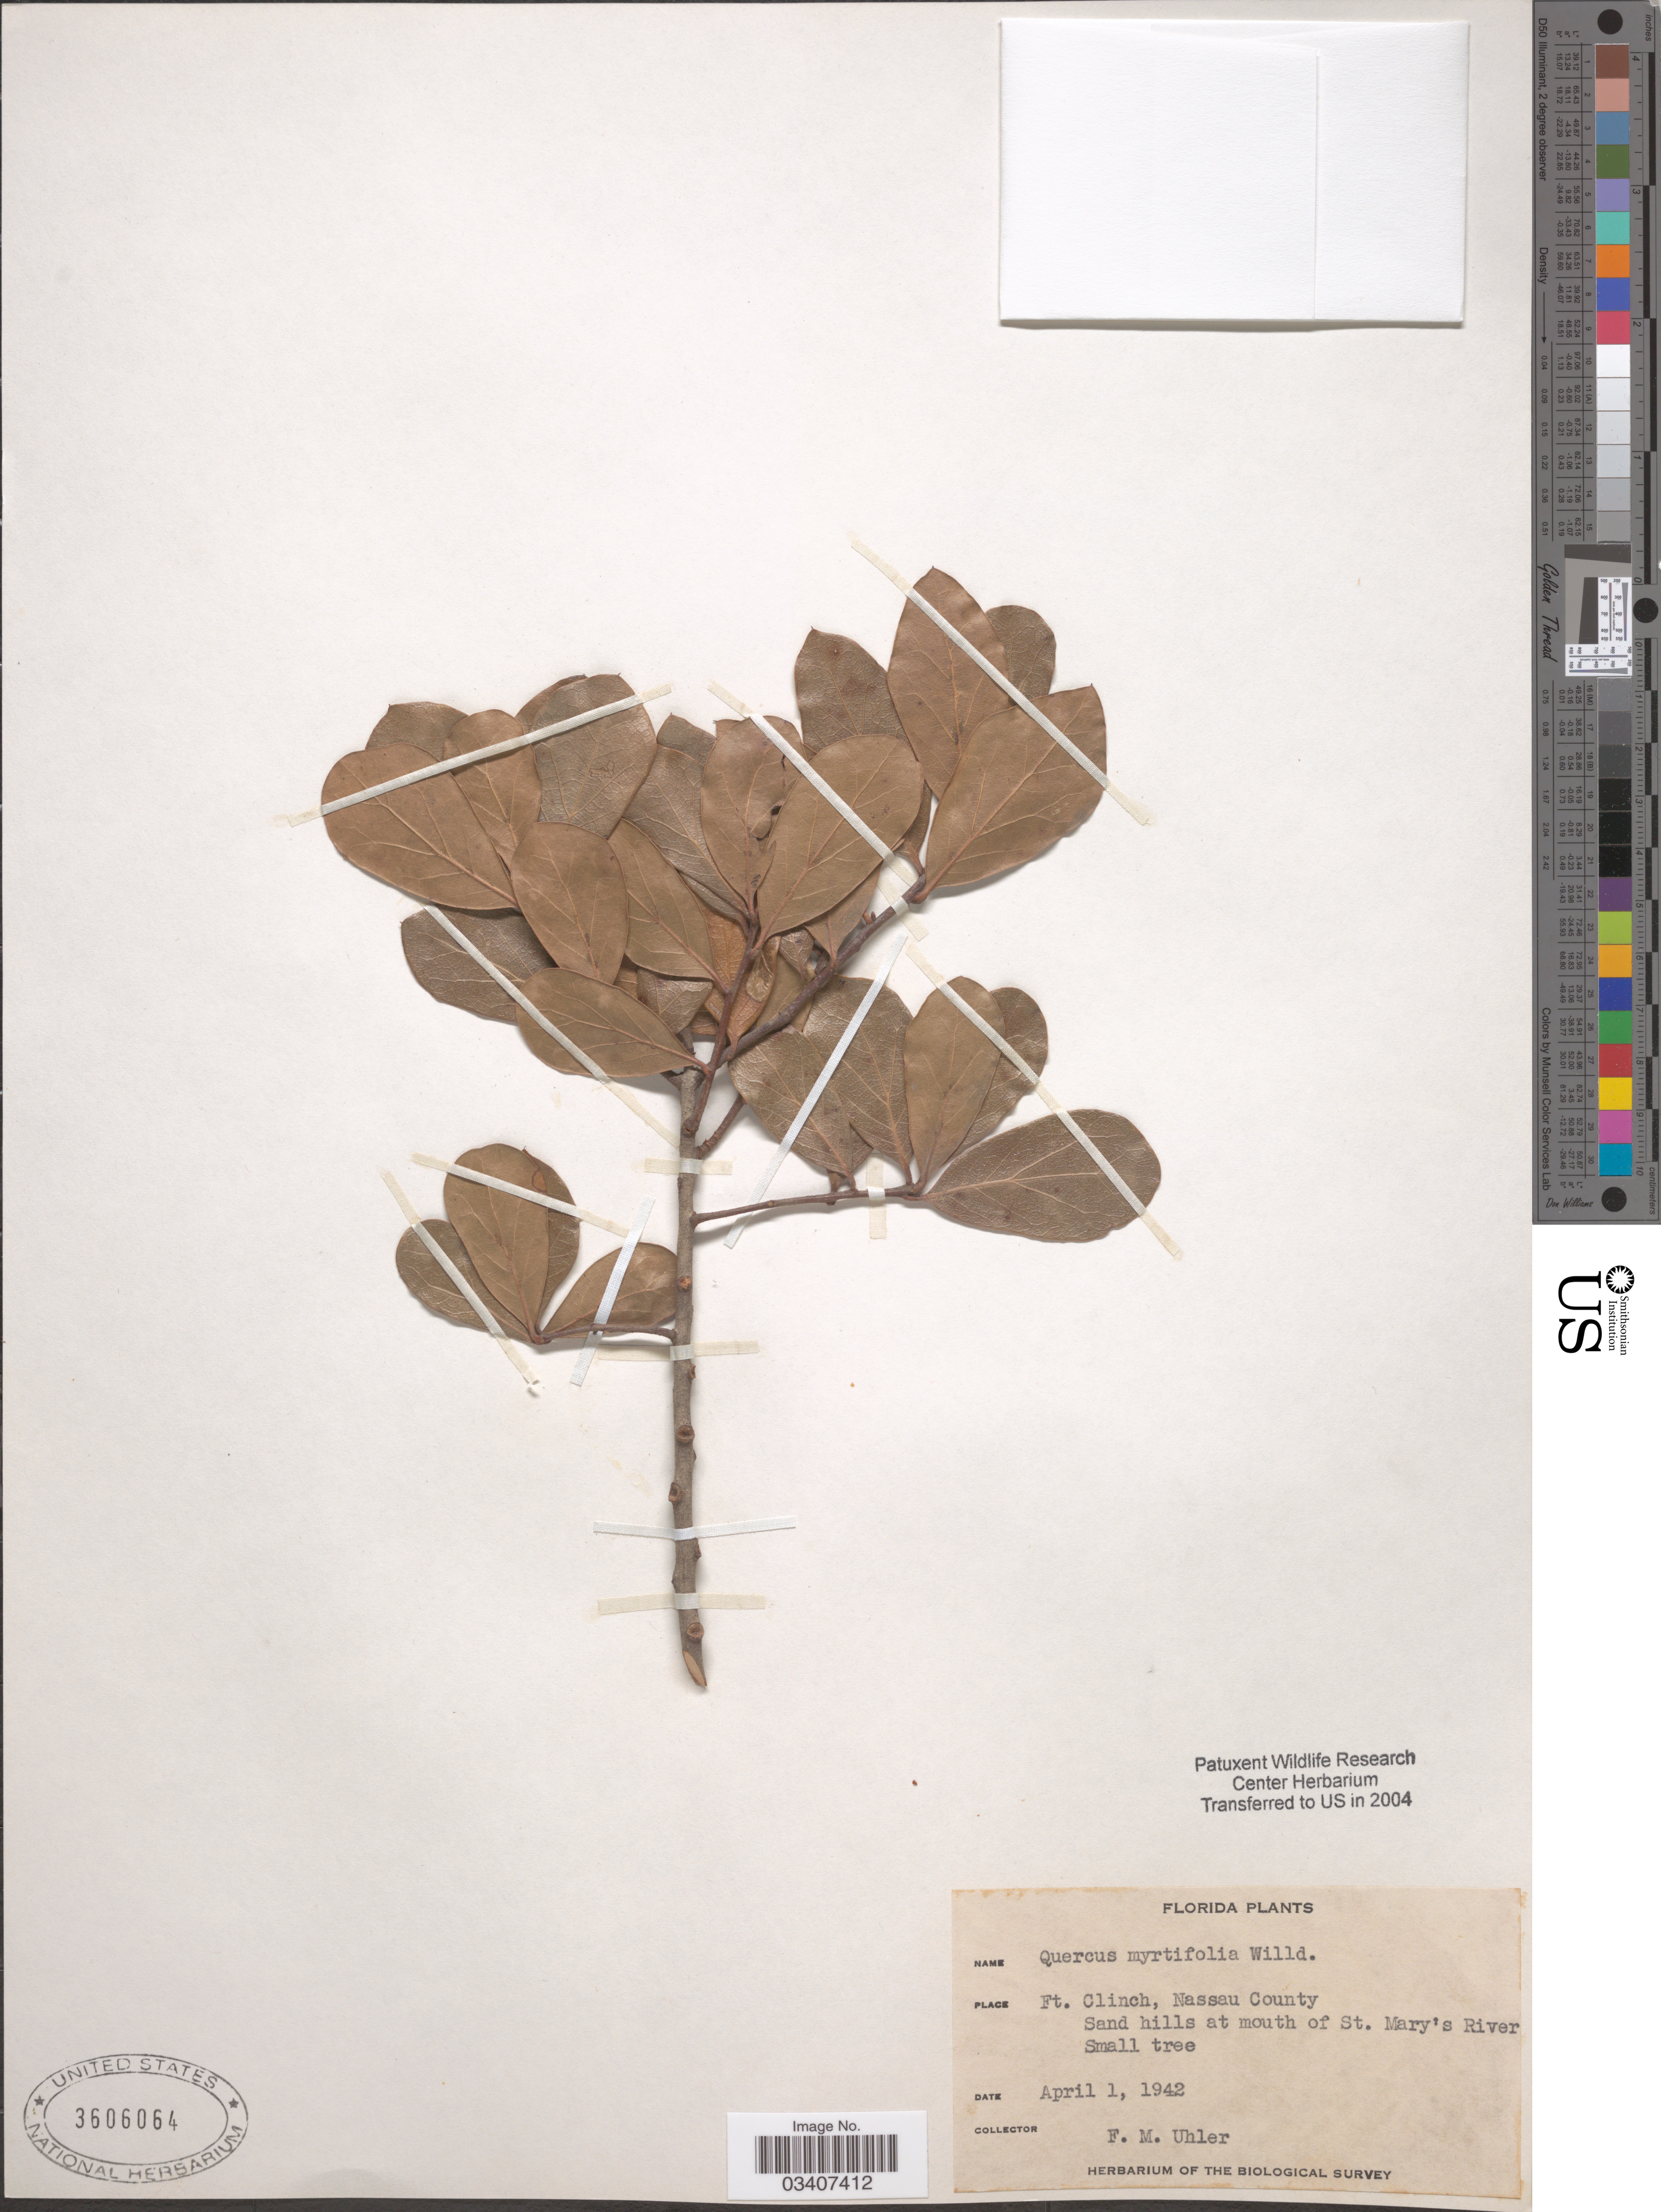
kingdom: Plantae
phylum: Tracheophyta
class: Magnoliopsida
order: Fagales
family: Fagaceae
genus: Quercus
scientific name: Quercus myrtifolia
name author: Willd.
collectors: F. M. Uhler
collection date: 1942-04-01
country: United States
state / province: Florida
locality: Ft. Clinch, Nassau County. Sand hills at mouth of St. Mary's River.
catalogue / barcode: US 3606064